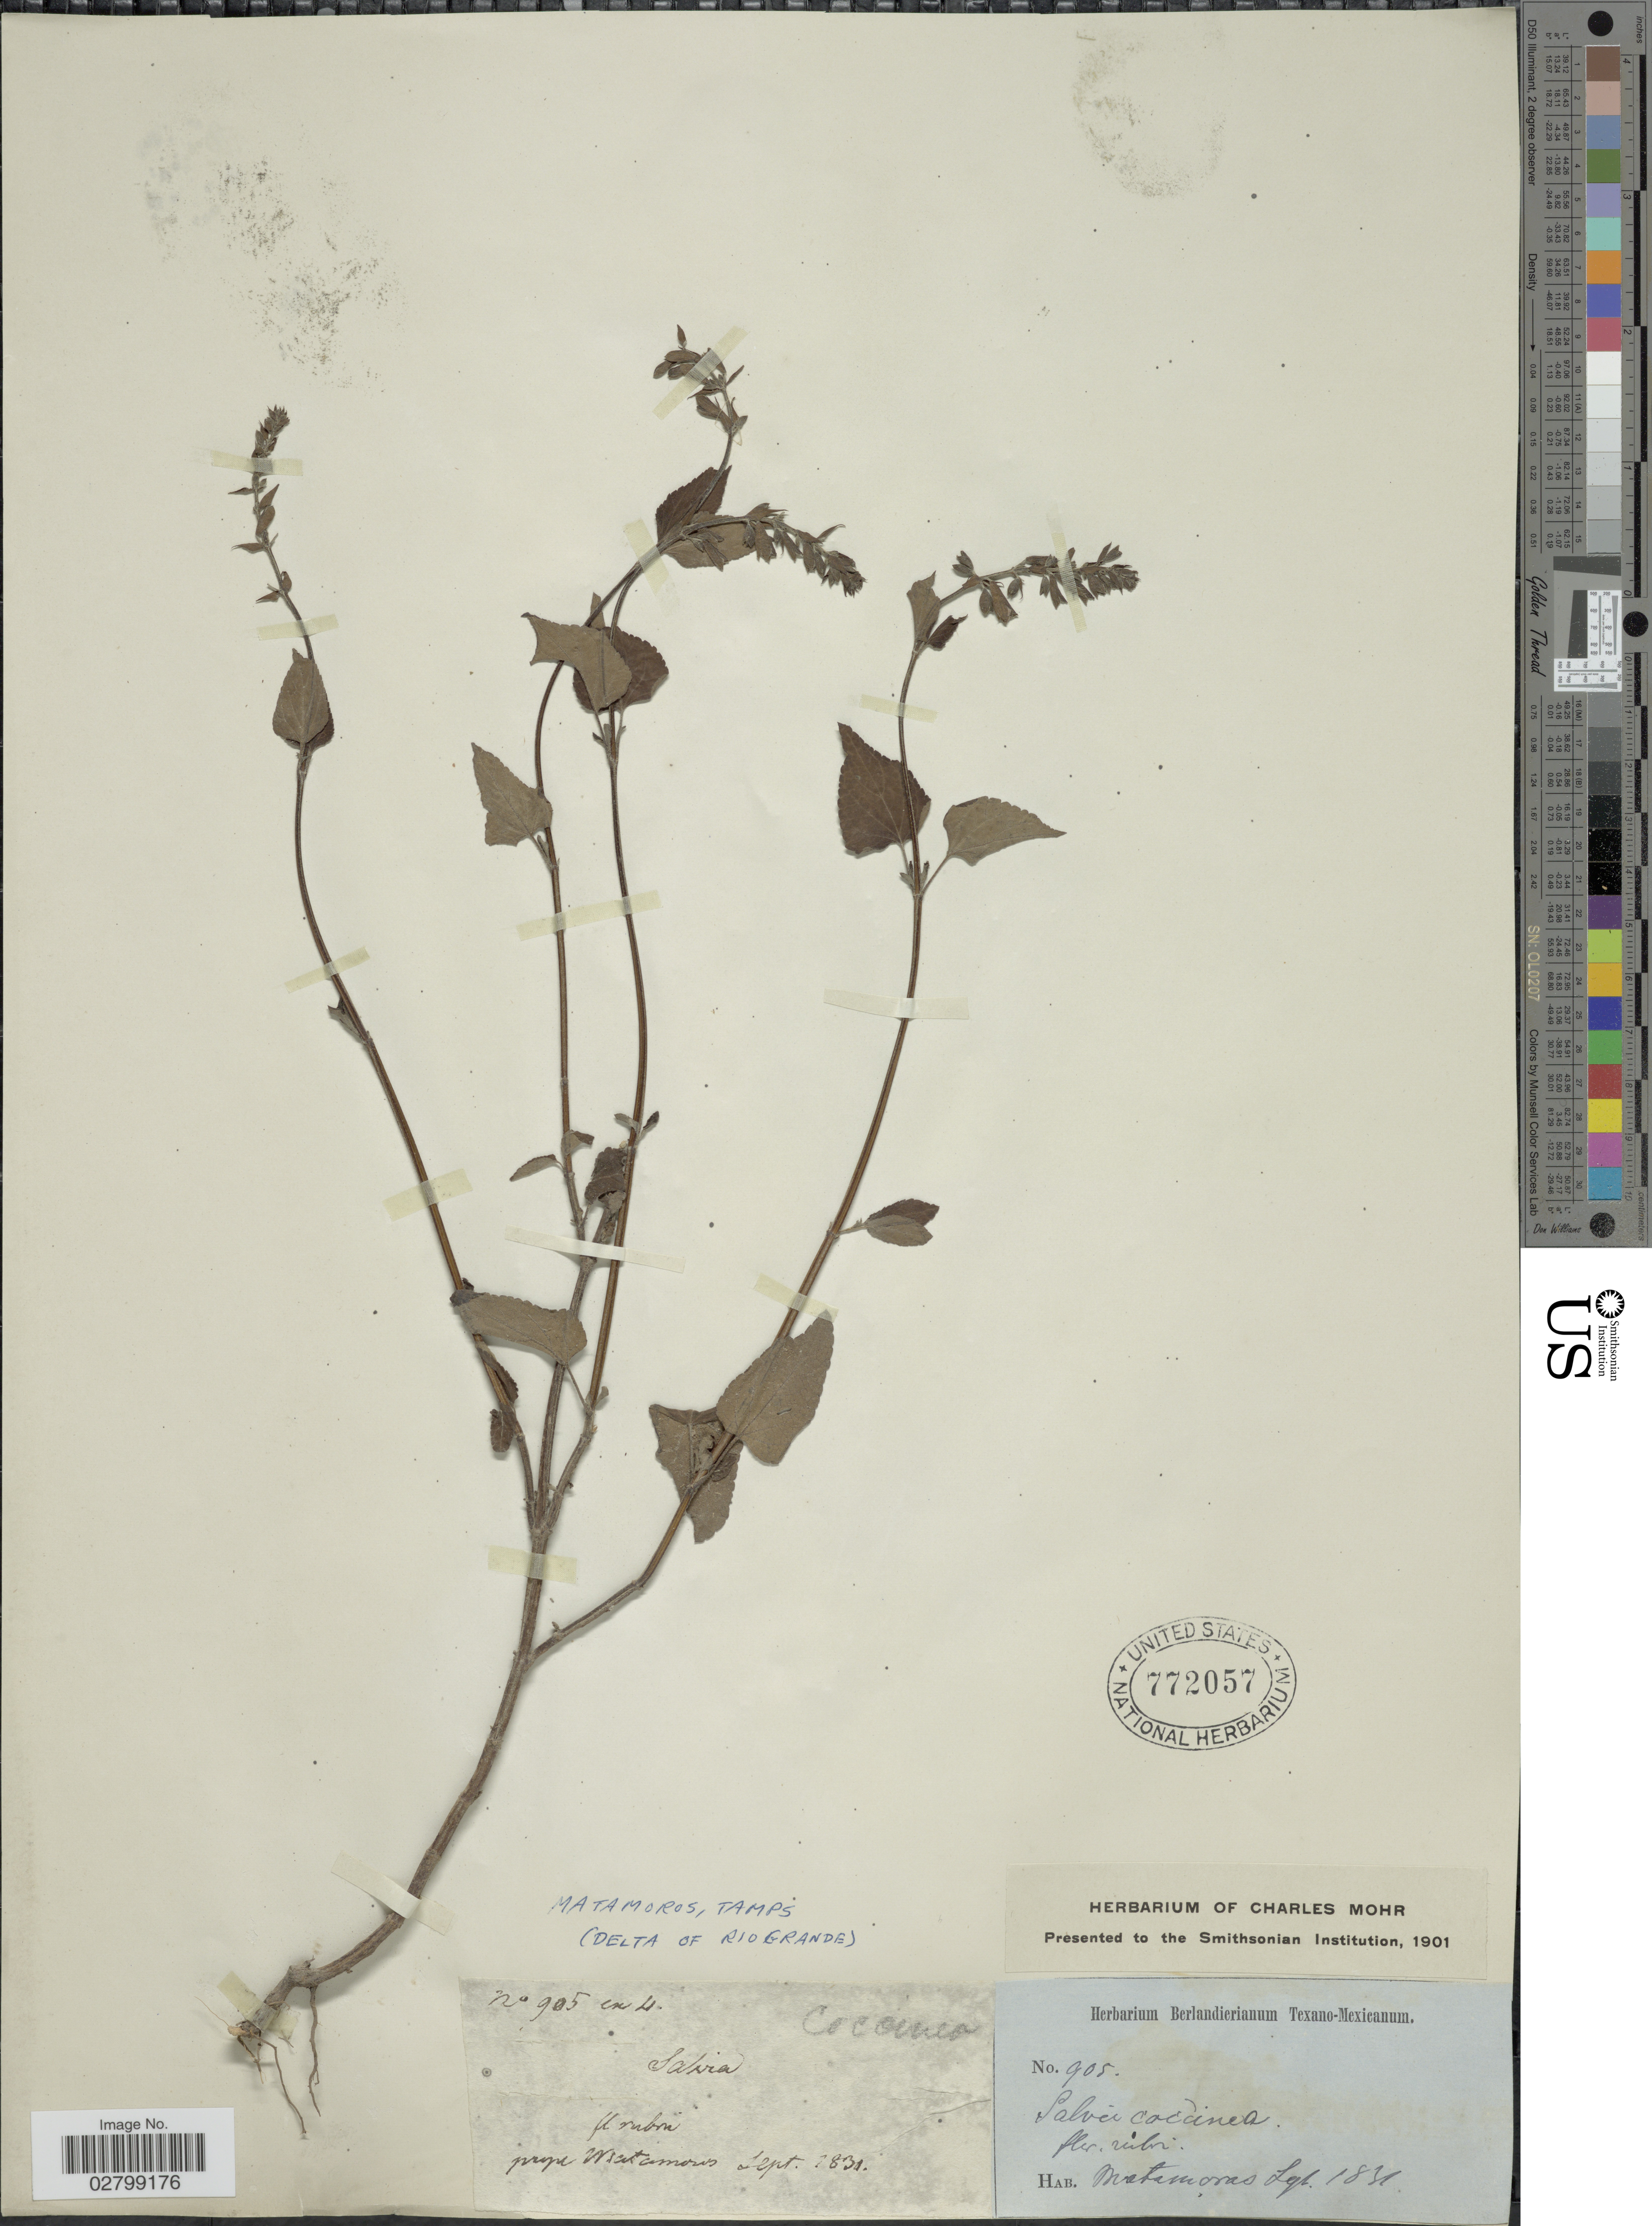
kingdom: Plantae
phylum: Tracheophyta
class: Magnoliopsida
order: Lamiales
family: Lamiaceae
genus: Salvia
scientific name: Salvia coccinea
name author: Etlinger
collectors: ex Herb. Berlandierianum Texano-Mexicanum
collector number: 905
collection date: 1831-09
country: Mexico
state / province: Tamaulipas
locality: Matamoros, Tamps. (Delta of Rio Grande)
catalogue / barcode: US 772057